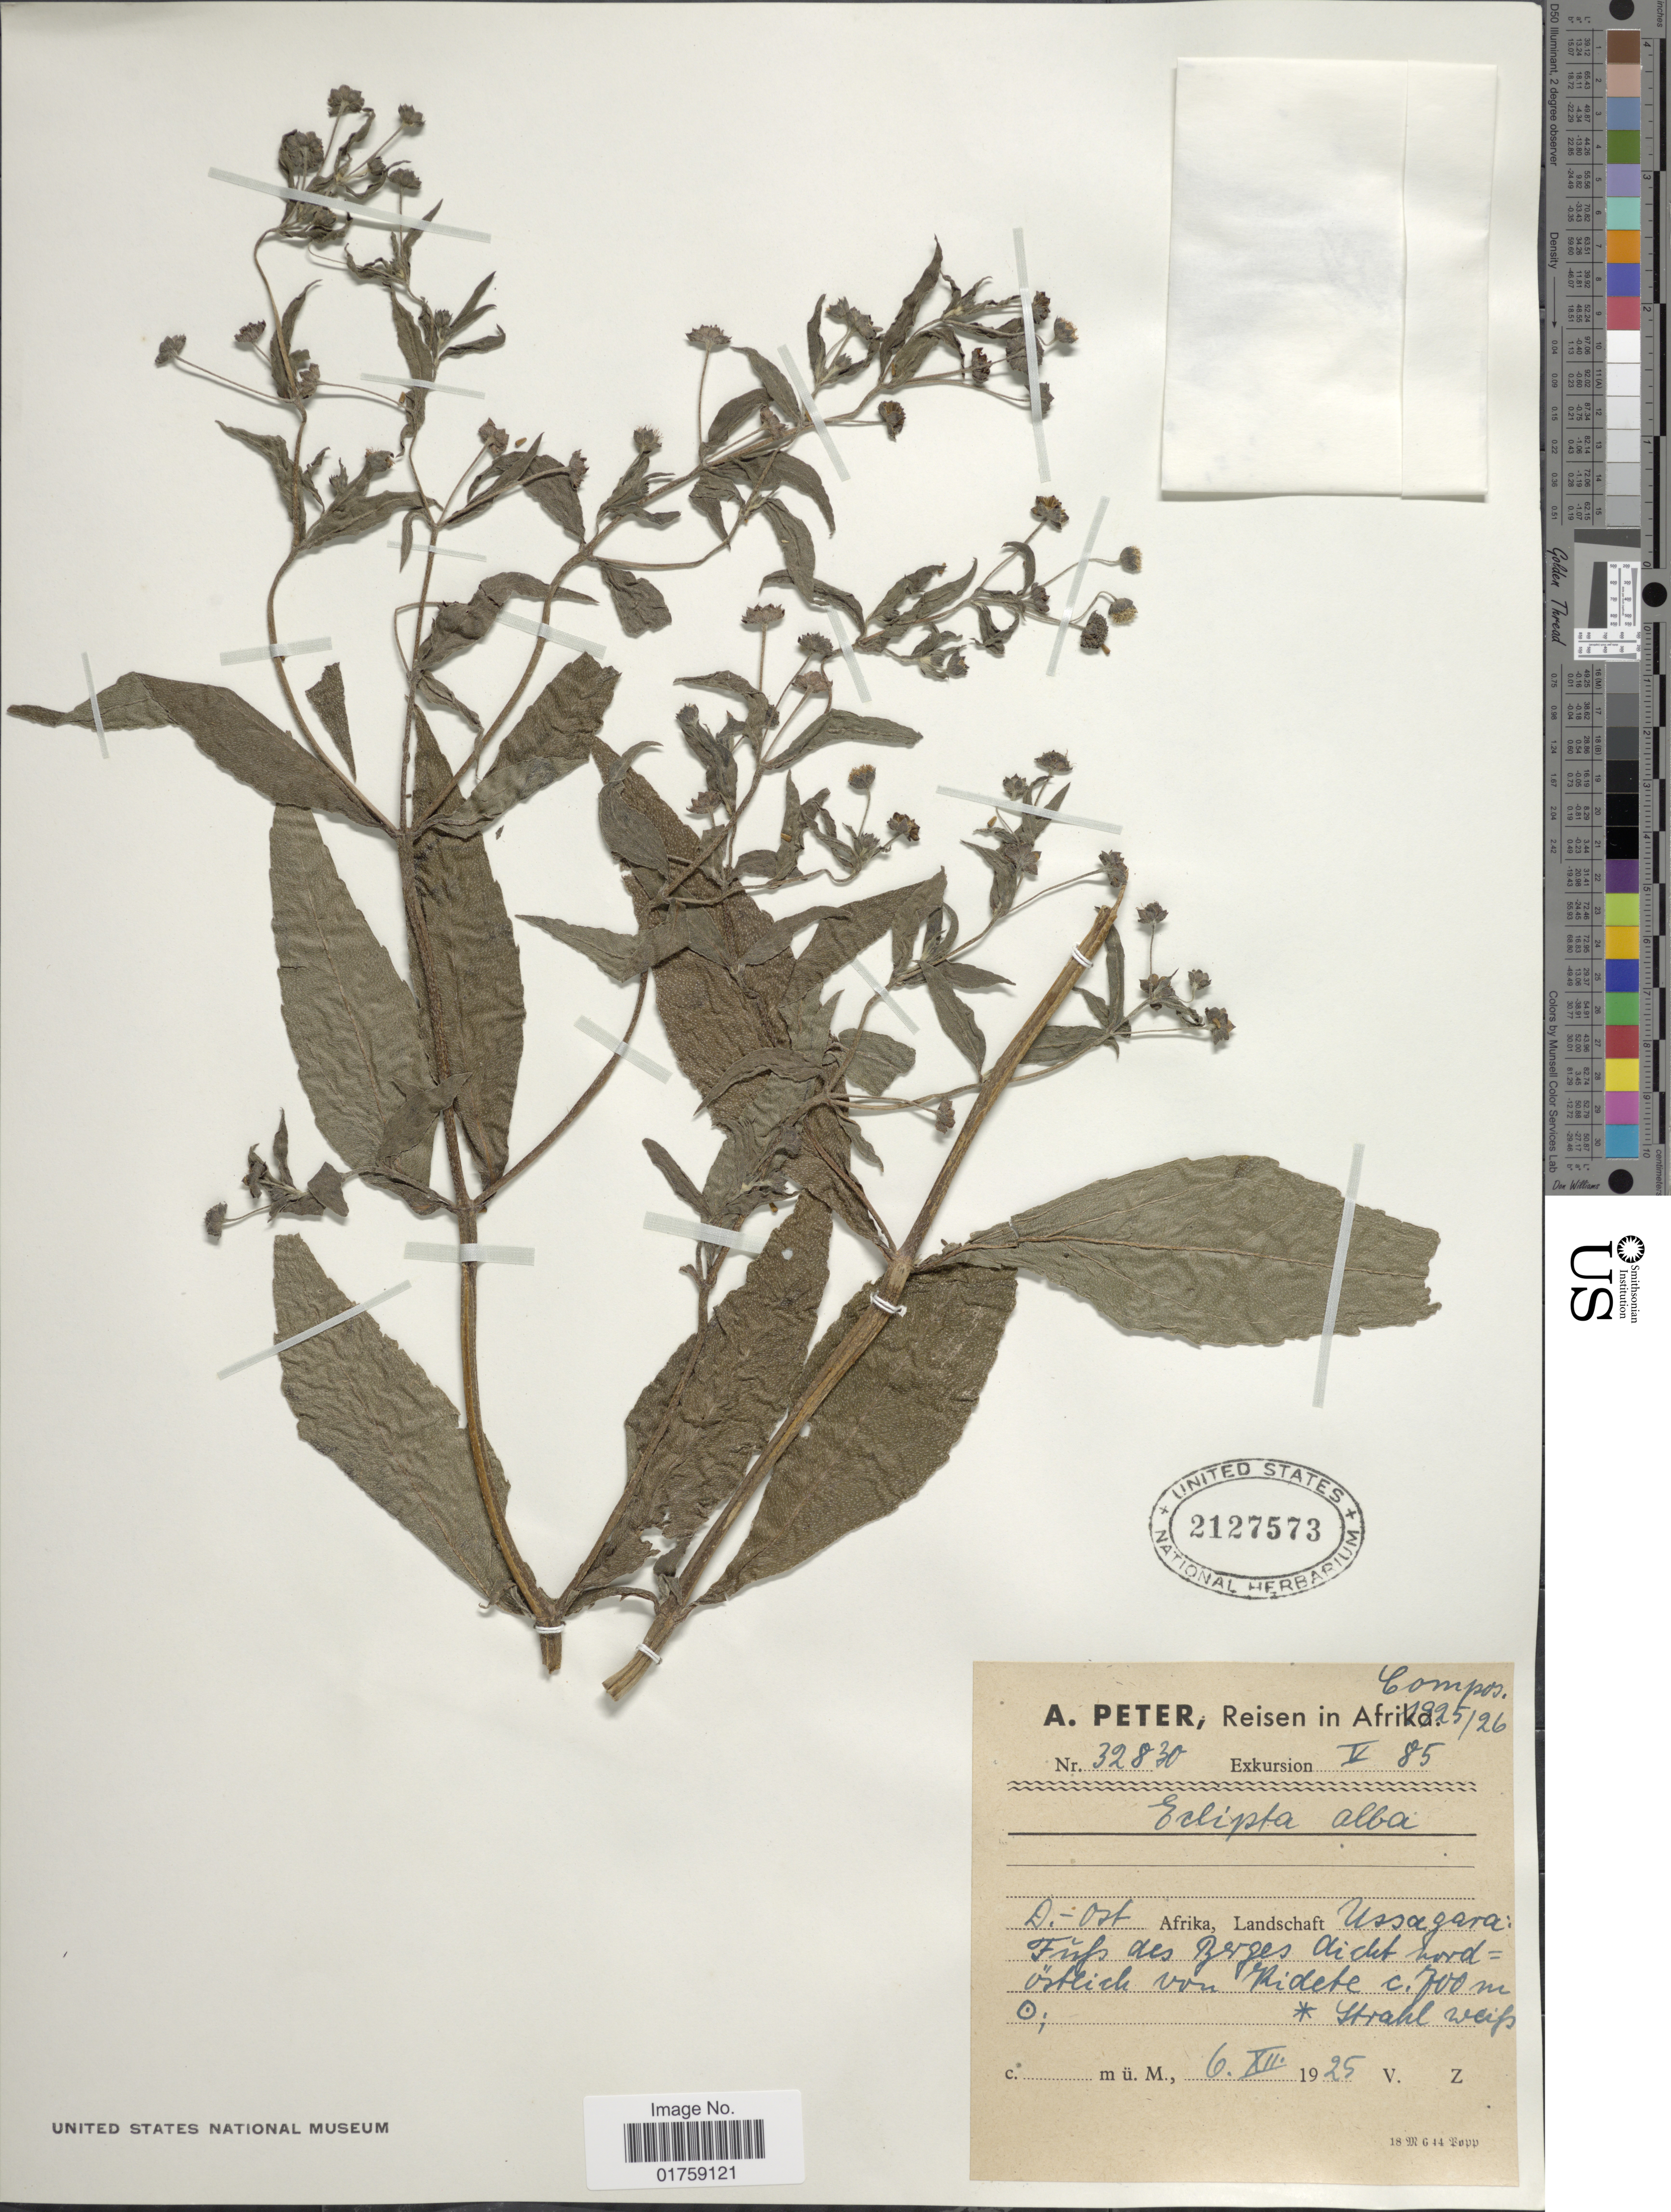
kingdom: Plantae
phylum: Tracheophyta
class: Magnoliopsida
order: Asterales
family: Asteraceae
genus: Eclipta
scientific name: Eclipta alba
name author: (L.) Hassk.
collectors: A. Peter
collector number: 32830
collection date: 1925-12-06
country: Tanzania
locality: D. Ost Afrika, Landschaft Ussagara: Fufs des Berges dicht hor ostlich von Ridete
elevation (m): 700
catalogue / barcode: US 2127573